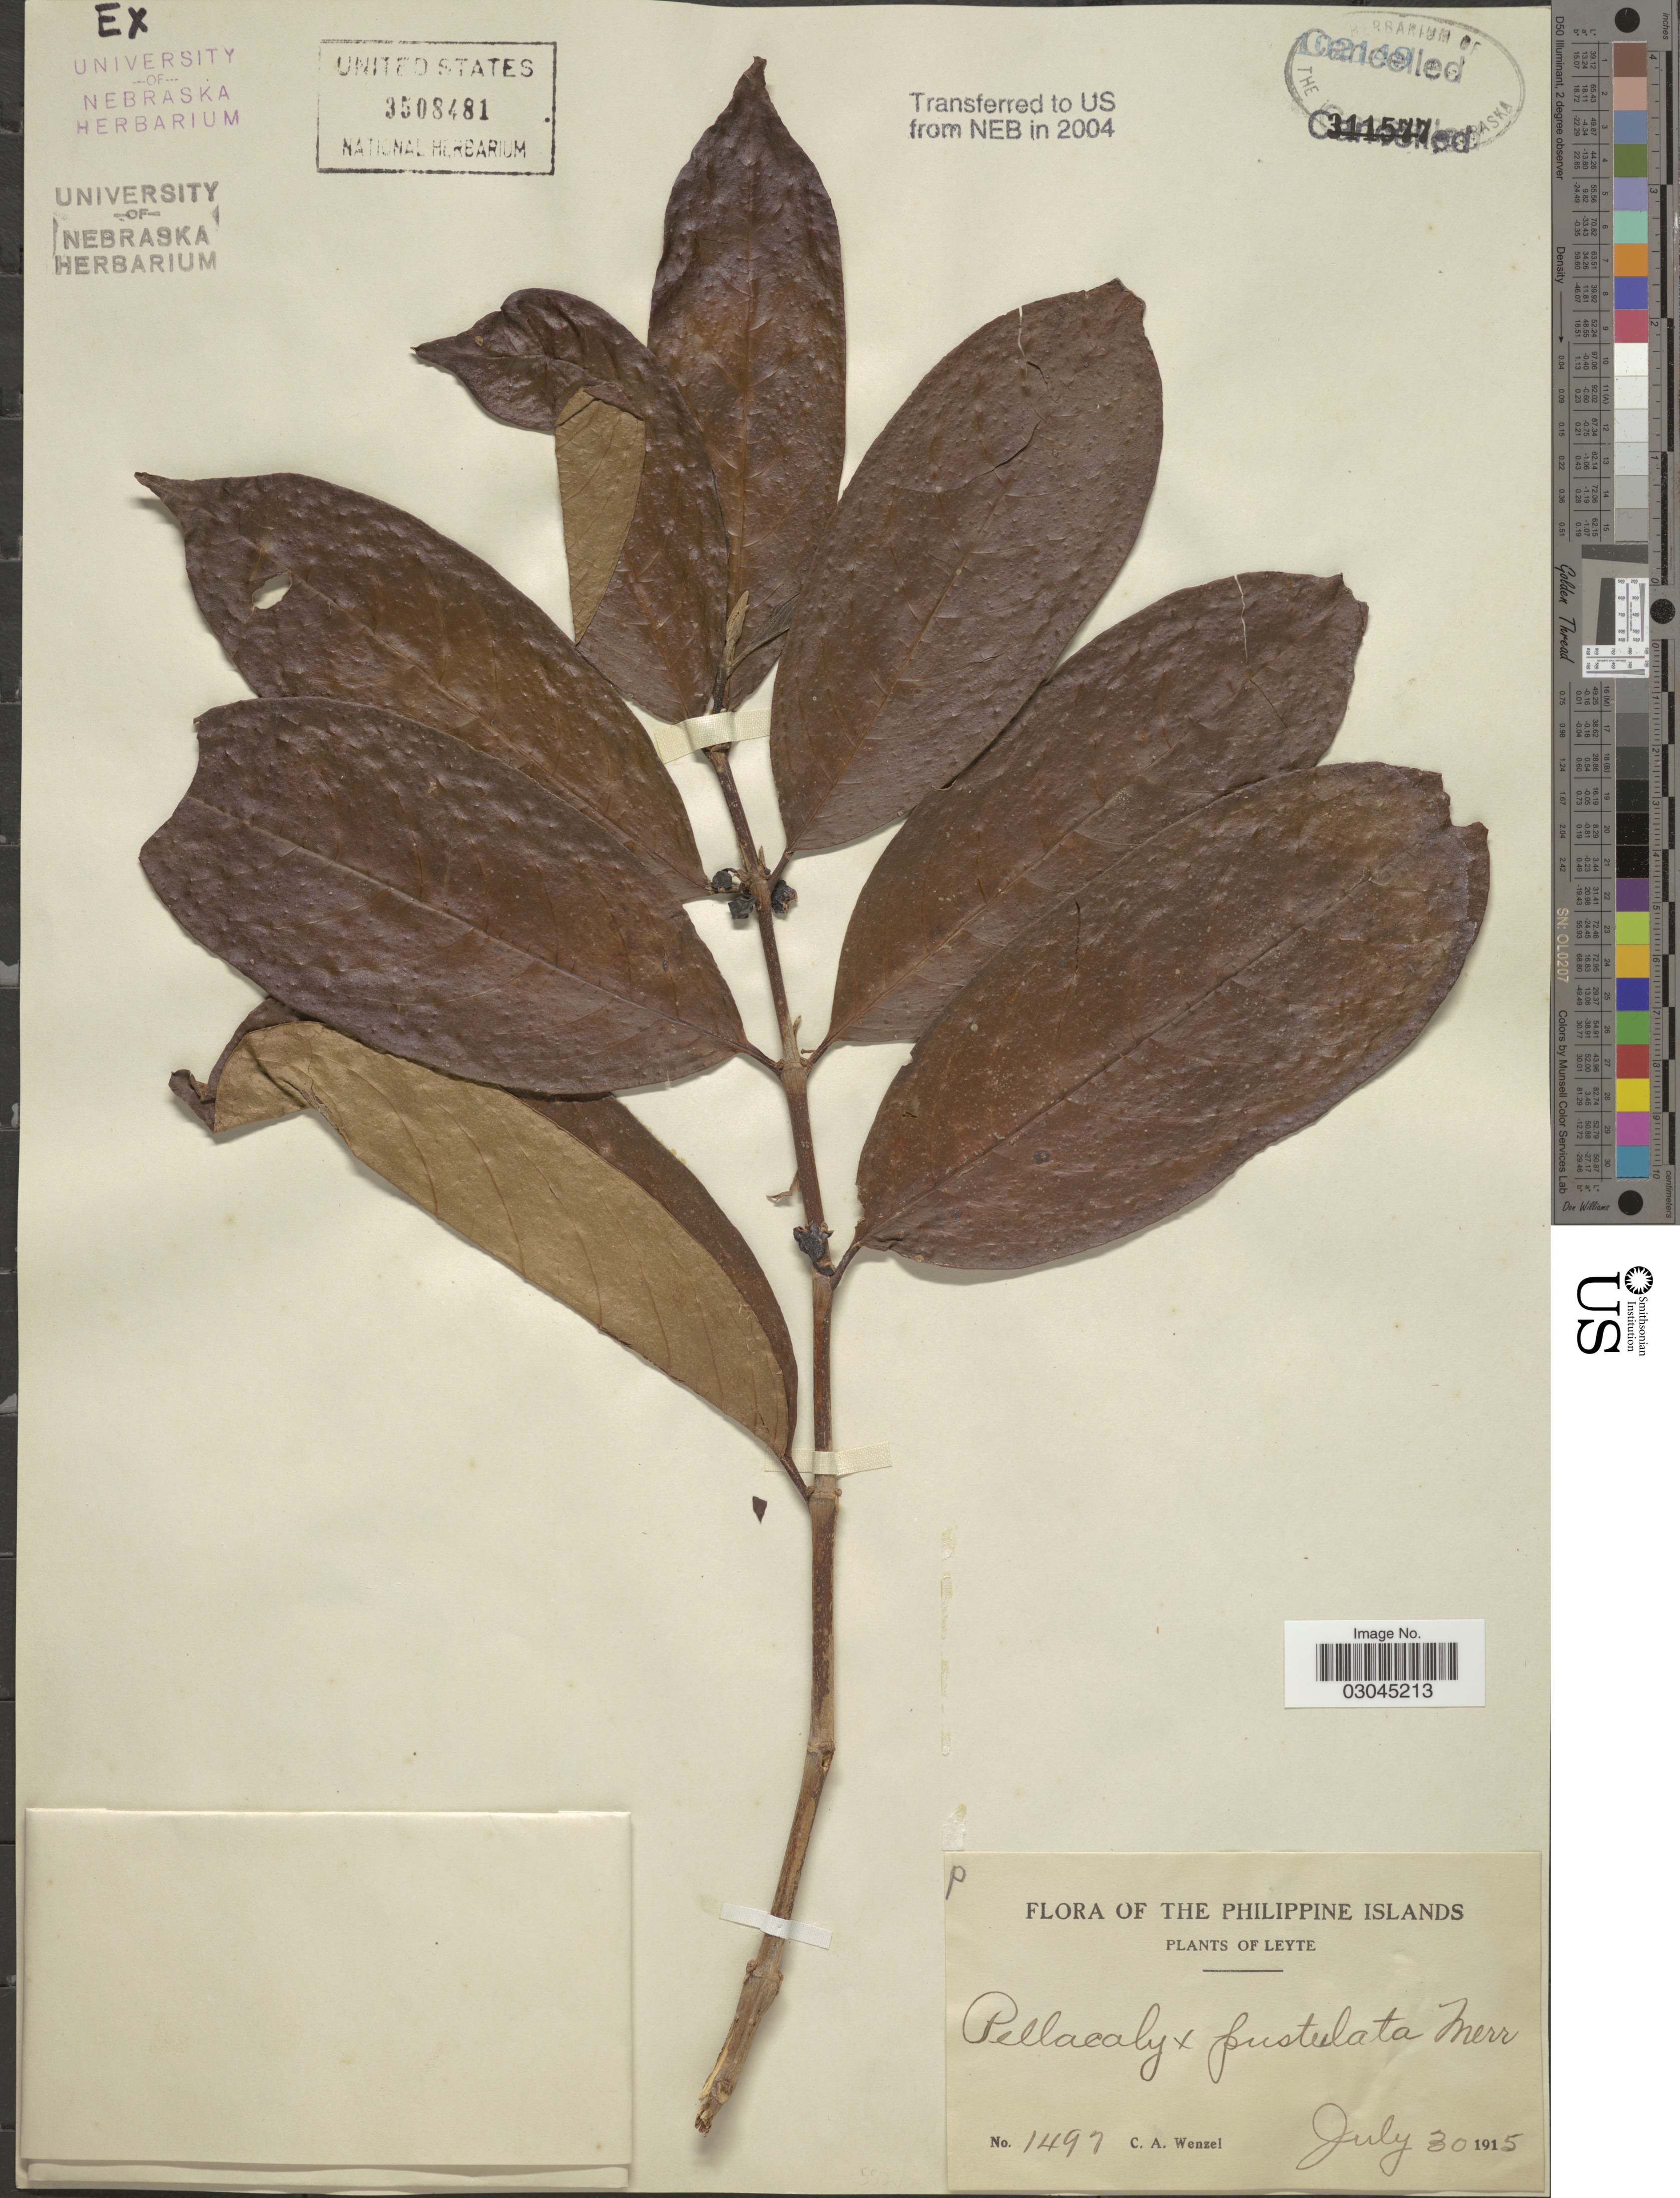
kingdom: Plantae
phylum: Tracheophyta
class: Magnoliopsida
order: Malpighiales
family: Rhizophoraceae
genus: Pellacalyx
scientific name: Pellacalyx pustulata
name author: Merr.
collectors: C. Wenzel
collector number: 1497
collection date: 1915-07-30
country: Philippines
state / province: Eastern Visayas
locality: Leyte.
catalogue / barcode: US 3508481